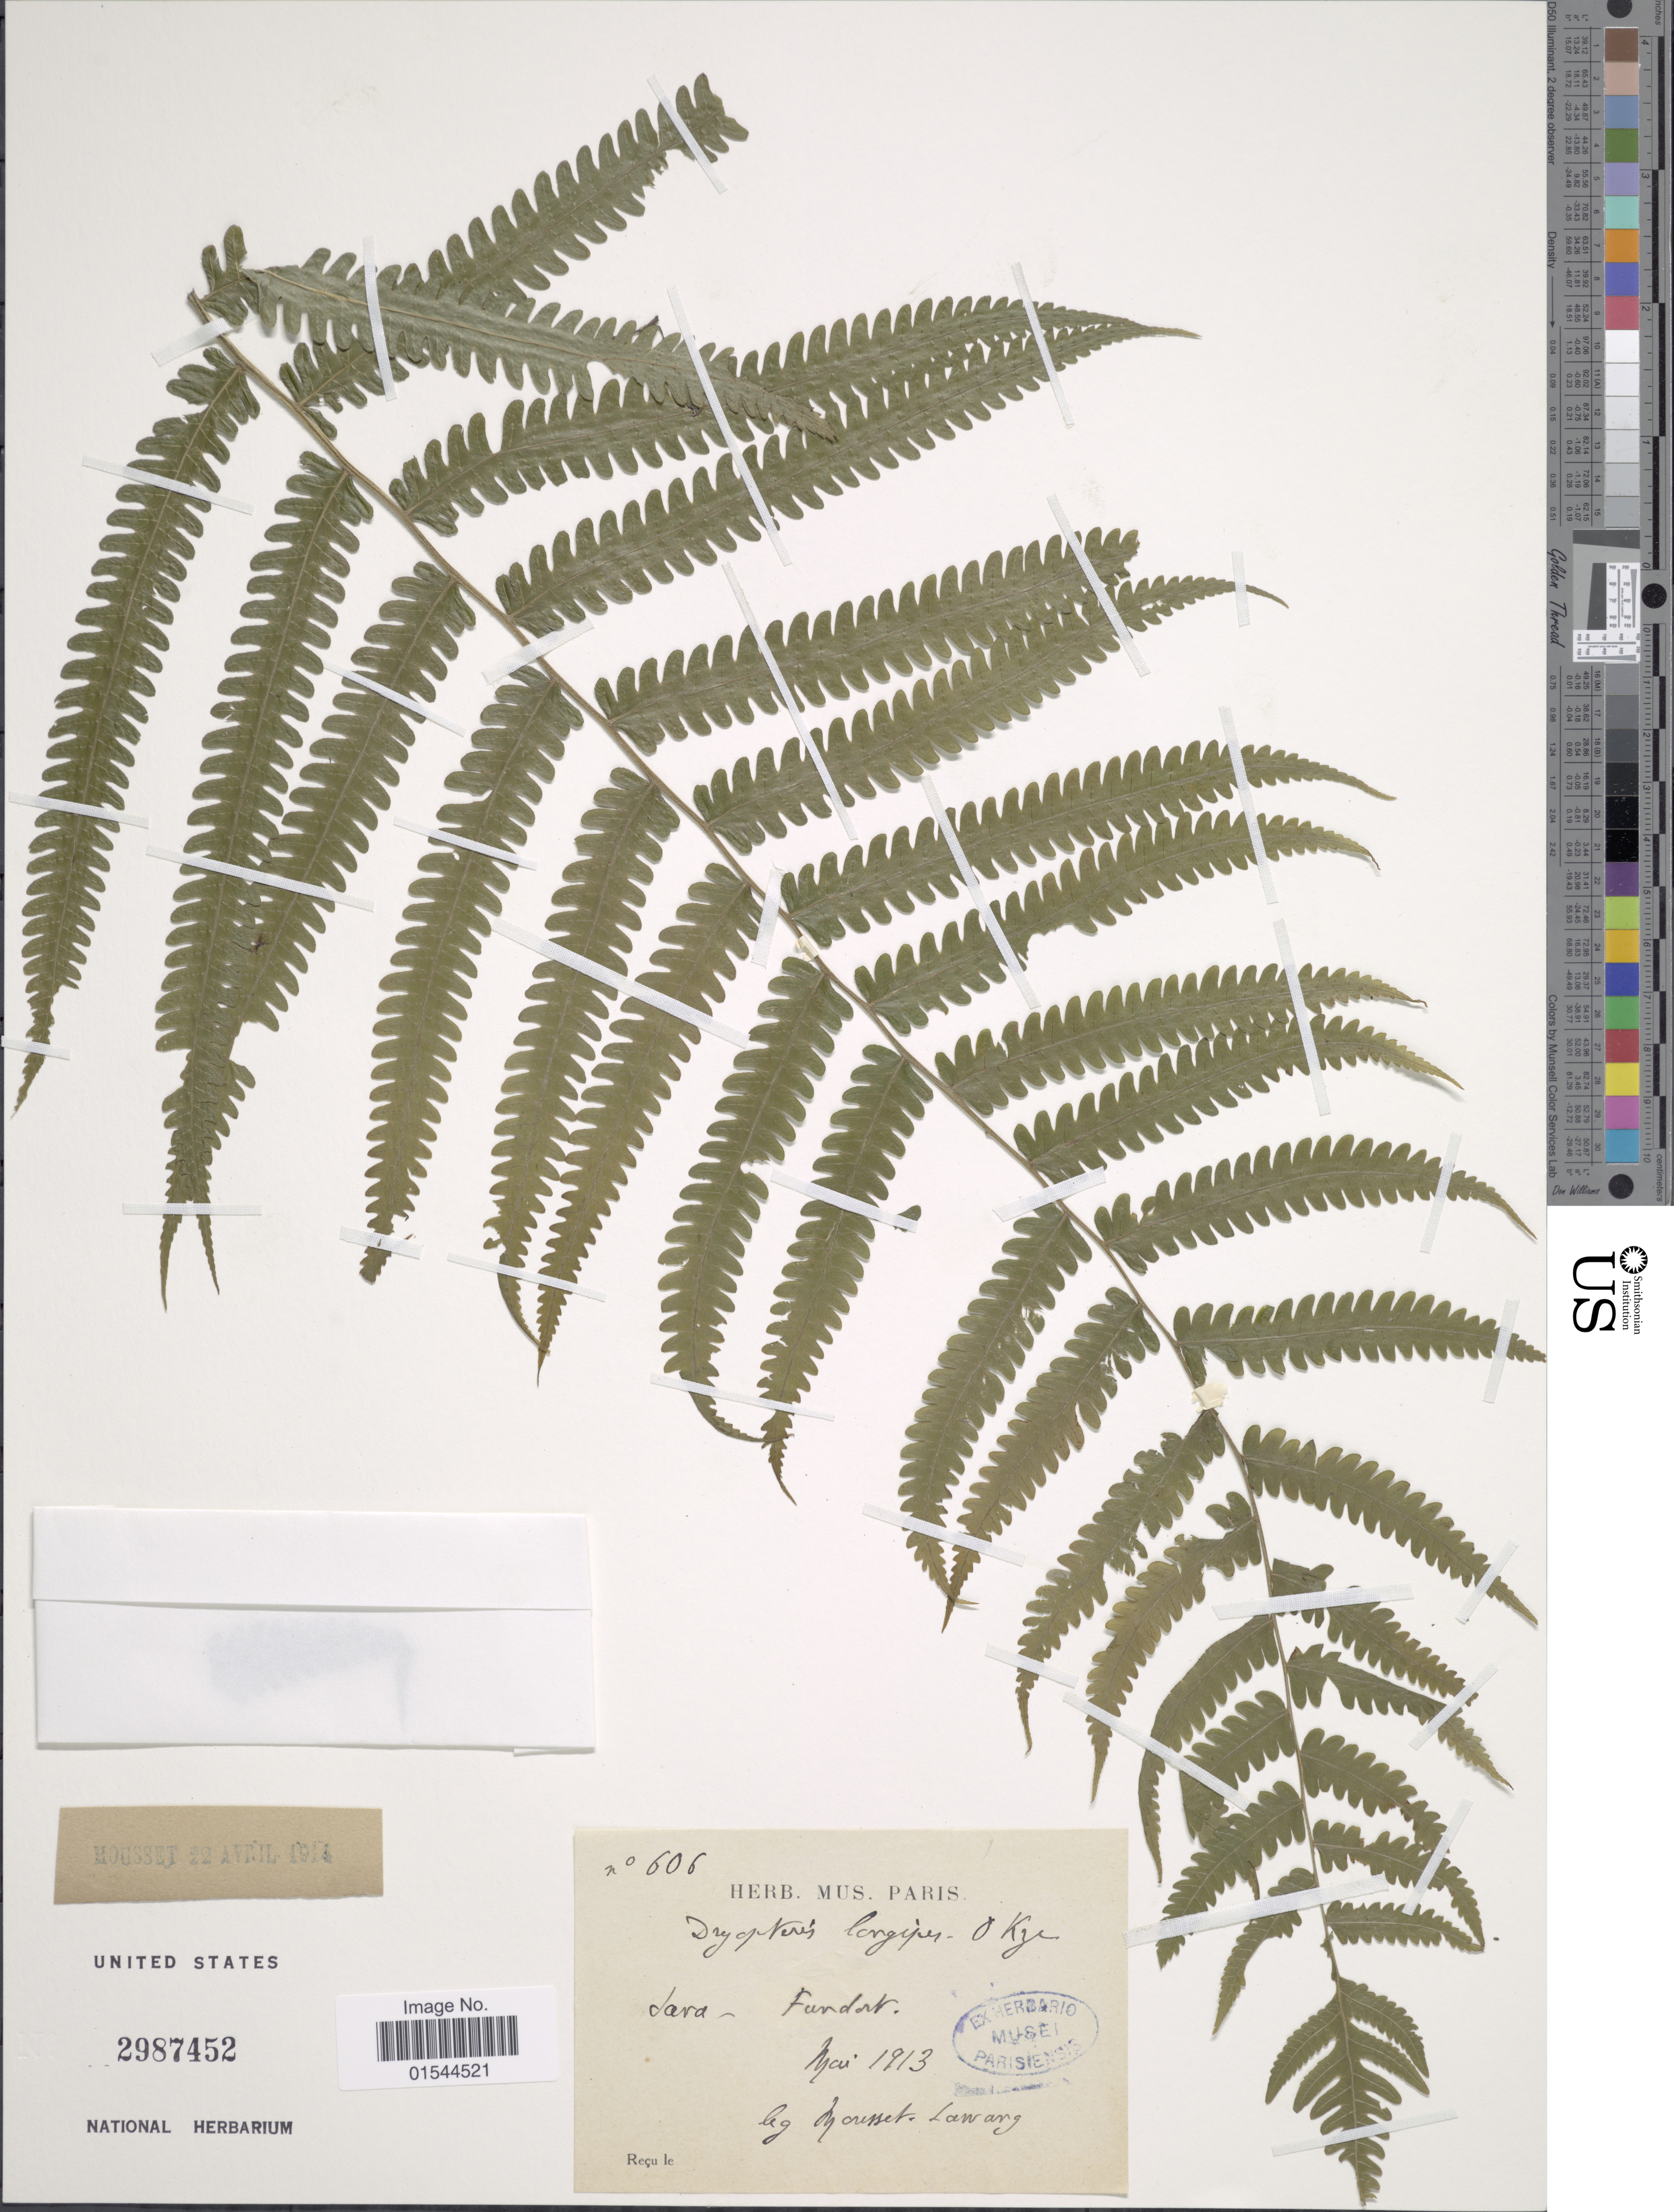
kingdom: Plantae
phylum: Tracheophyta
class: Polypodiopsida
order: Polypodiales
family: Thelypteridaceae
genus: Pneumatopteris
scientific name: Pneumatopteris longipes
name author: (Blume) Holttum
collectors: Mousset-Lawang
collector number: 606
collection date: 1913-05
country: Indonesia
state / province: Java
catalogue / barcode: US 2987452